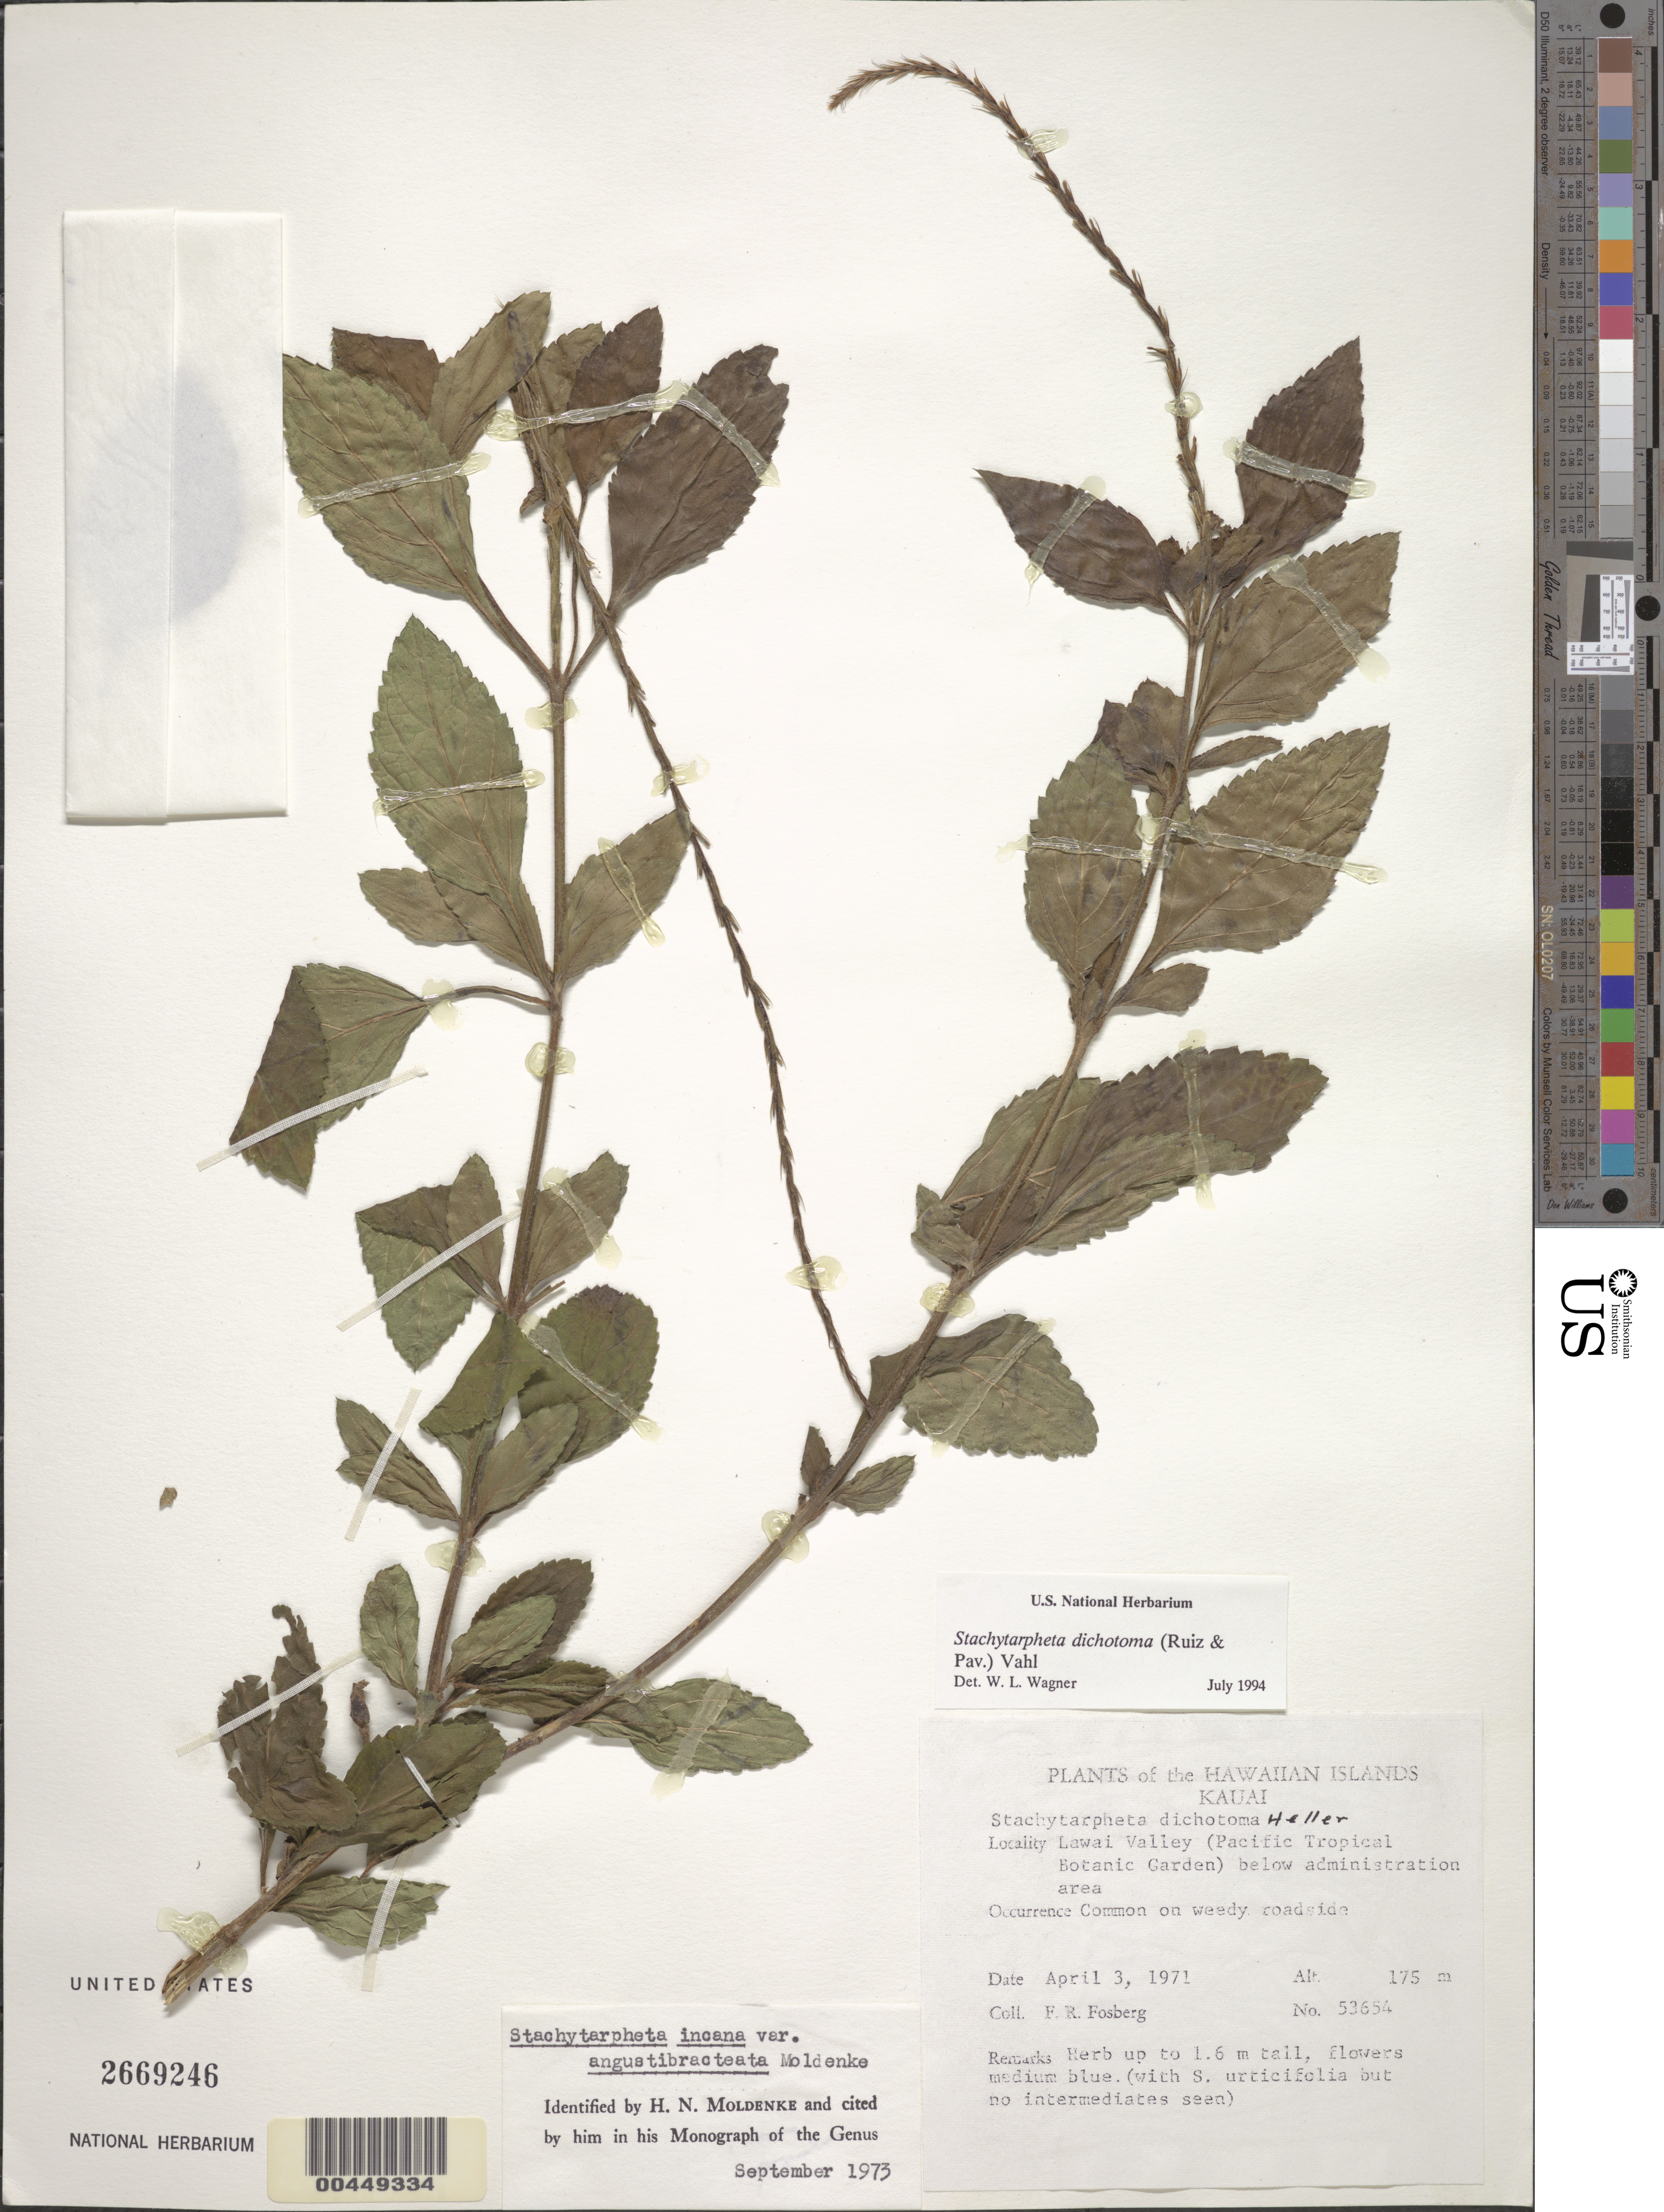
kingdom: Plantae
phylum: Tracheophyta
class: Magnoliopsida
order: Lamiales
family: Verbenaceae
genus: Stachytarpheta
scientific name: Stachytarpheta dichotoma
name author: (Ruiz & Pav.) Vahl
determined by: Wagner, W. L., (BOT), Smithsonian Institution - National Museum of Natural History (UNITED STATES)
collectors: F. R. Fosberg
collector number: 53654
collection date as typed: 3 Apr 1971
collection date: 1971-04-03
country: United States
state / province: Hawaii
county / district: Kauai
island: Kaua'i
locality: Lawai Valley (Pacific Tropical Botanic Garden) below administration area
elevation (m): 175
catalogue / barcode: US 2669246